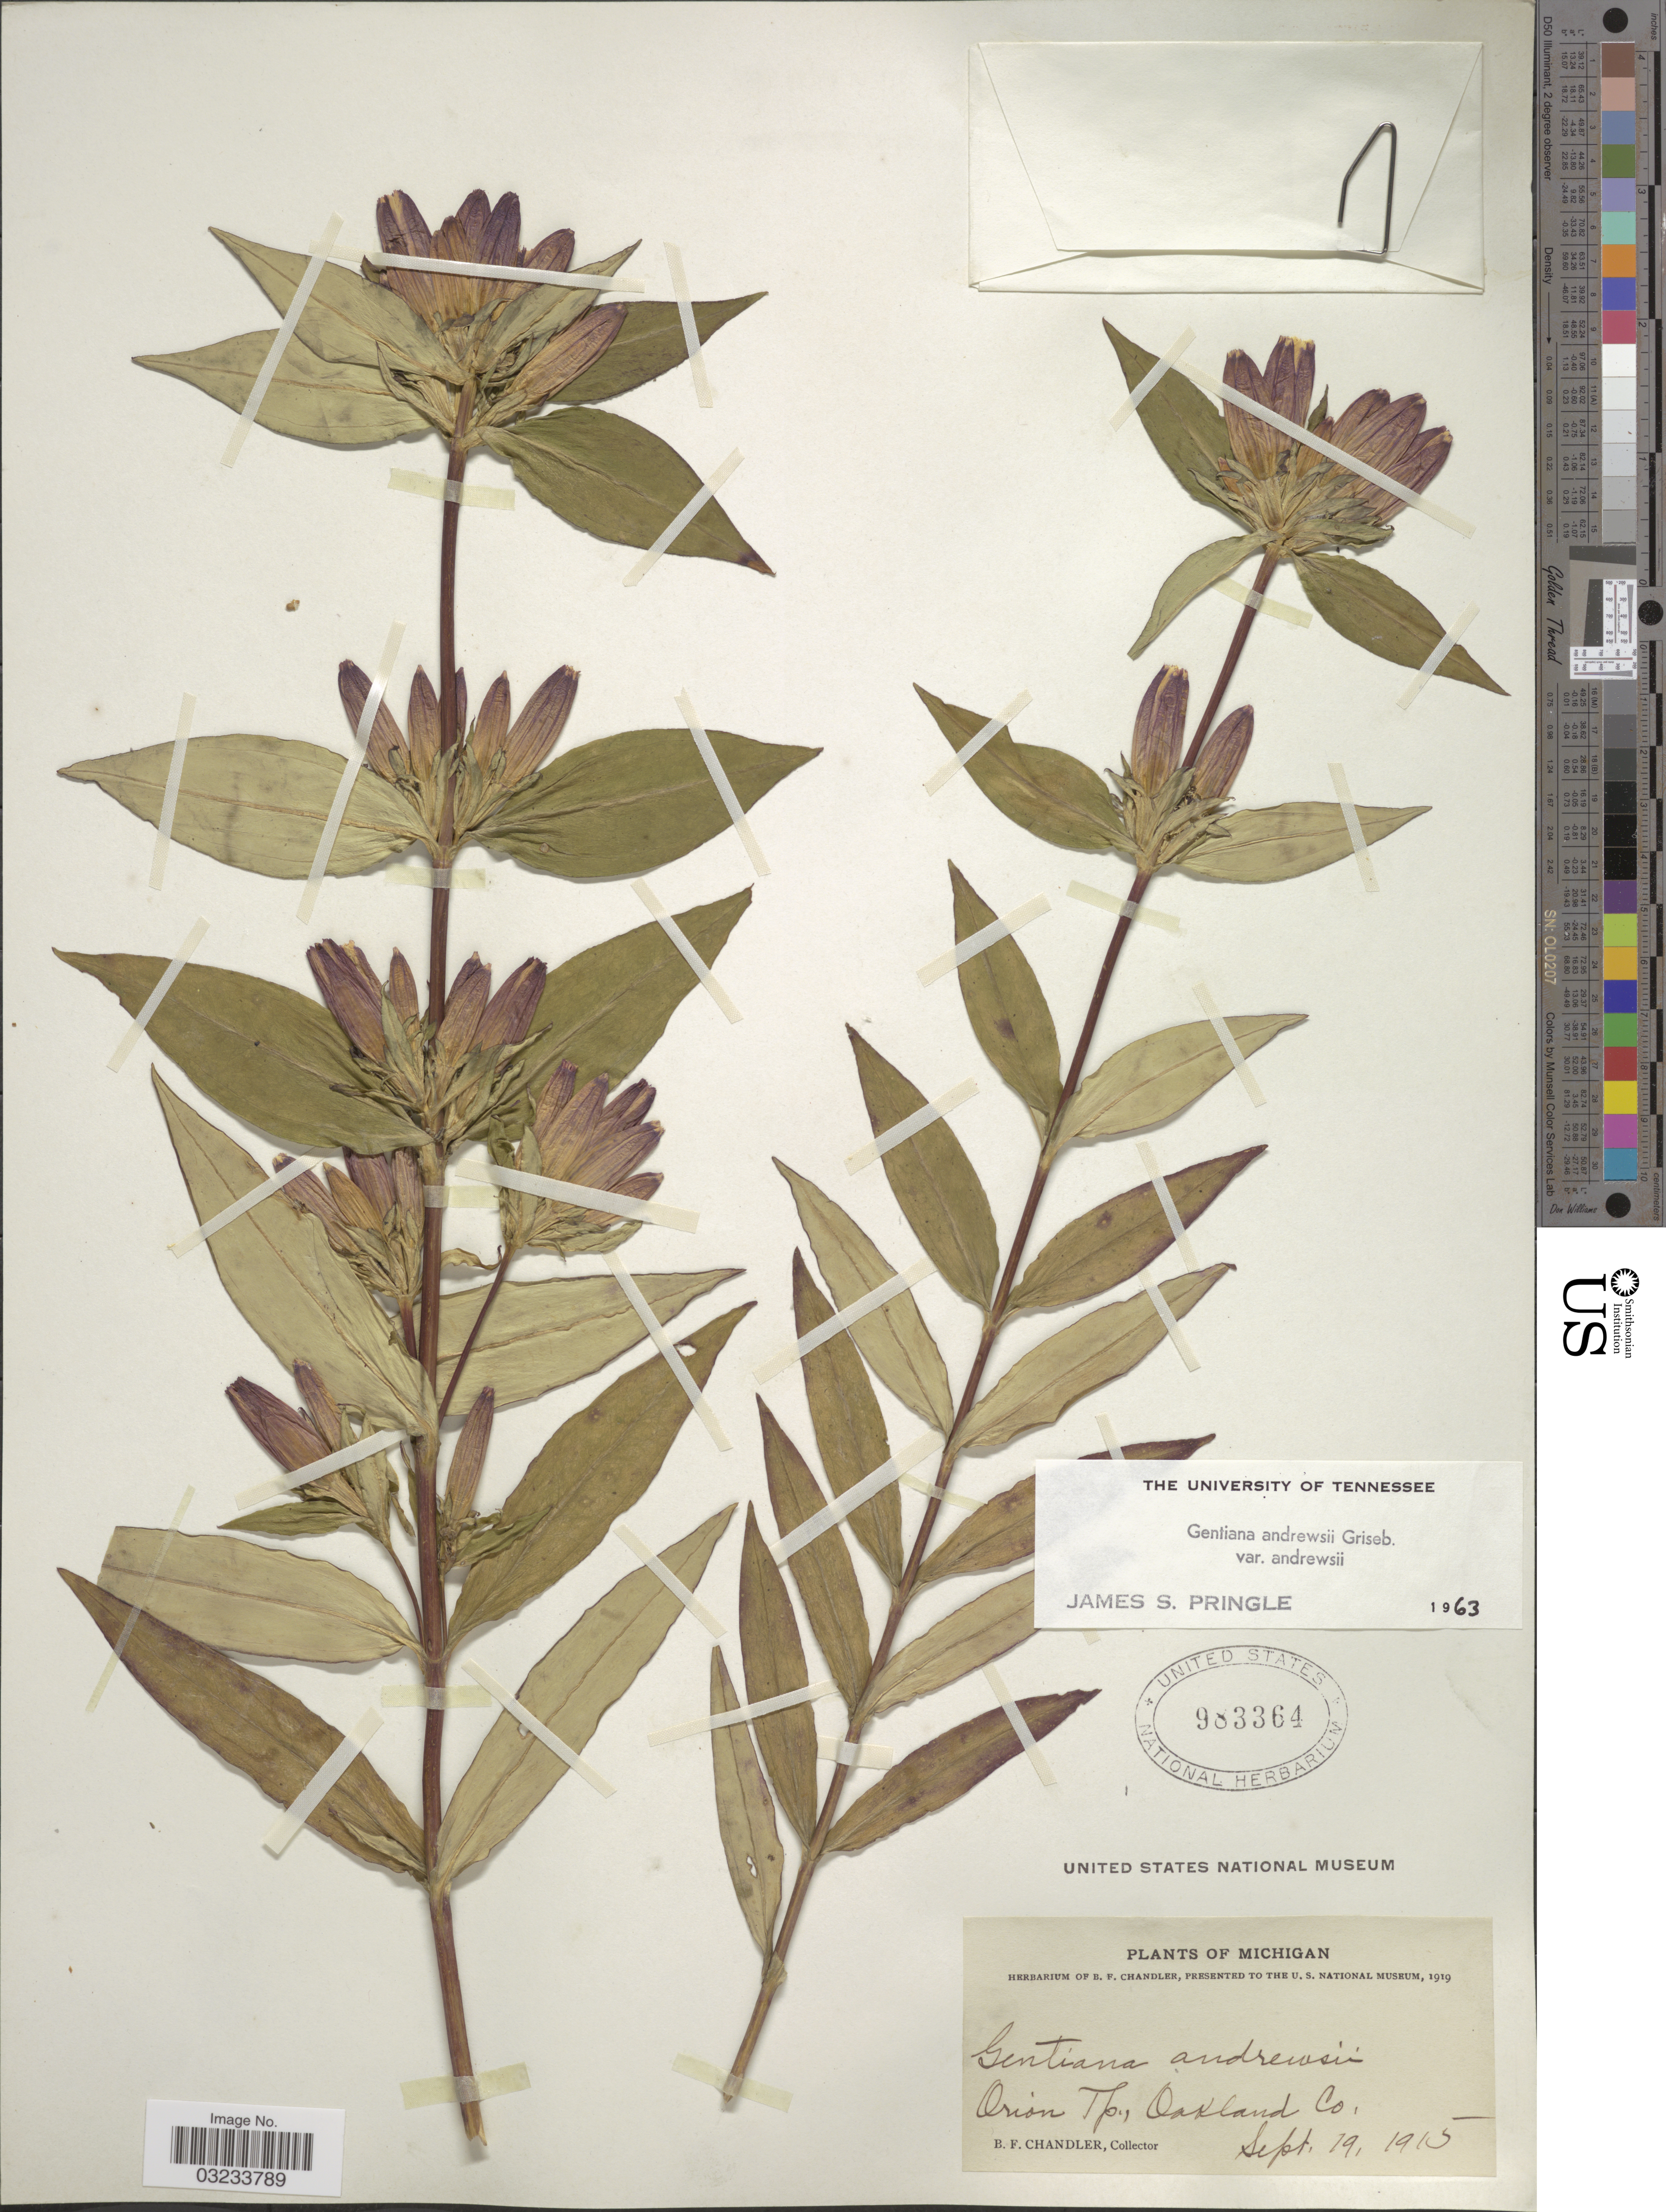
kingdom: Plantae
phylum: Tracheophyta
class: Magnoliopsida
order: Gentianales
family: Gentianaceae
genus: Gentiana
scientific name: Gentiana andrewsii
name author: Griseb.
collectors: B. F. Chandler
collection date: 1915-09-19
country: United States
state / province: Michigan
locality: Orion Tp., Oakland Co.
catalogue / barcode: US 983364